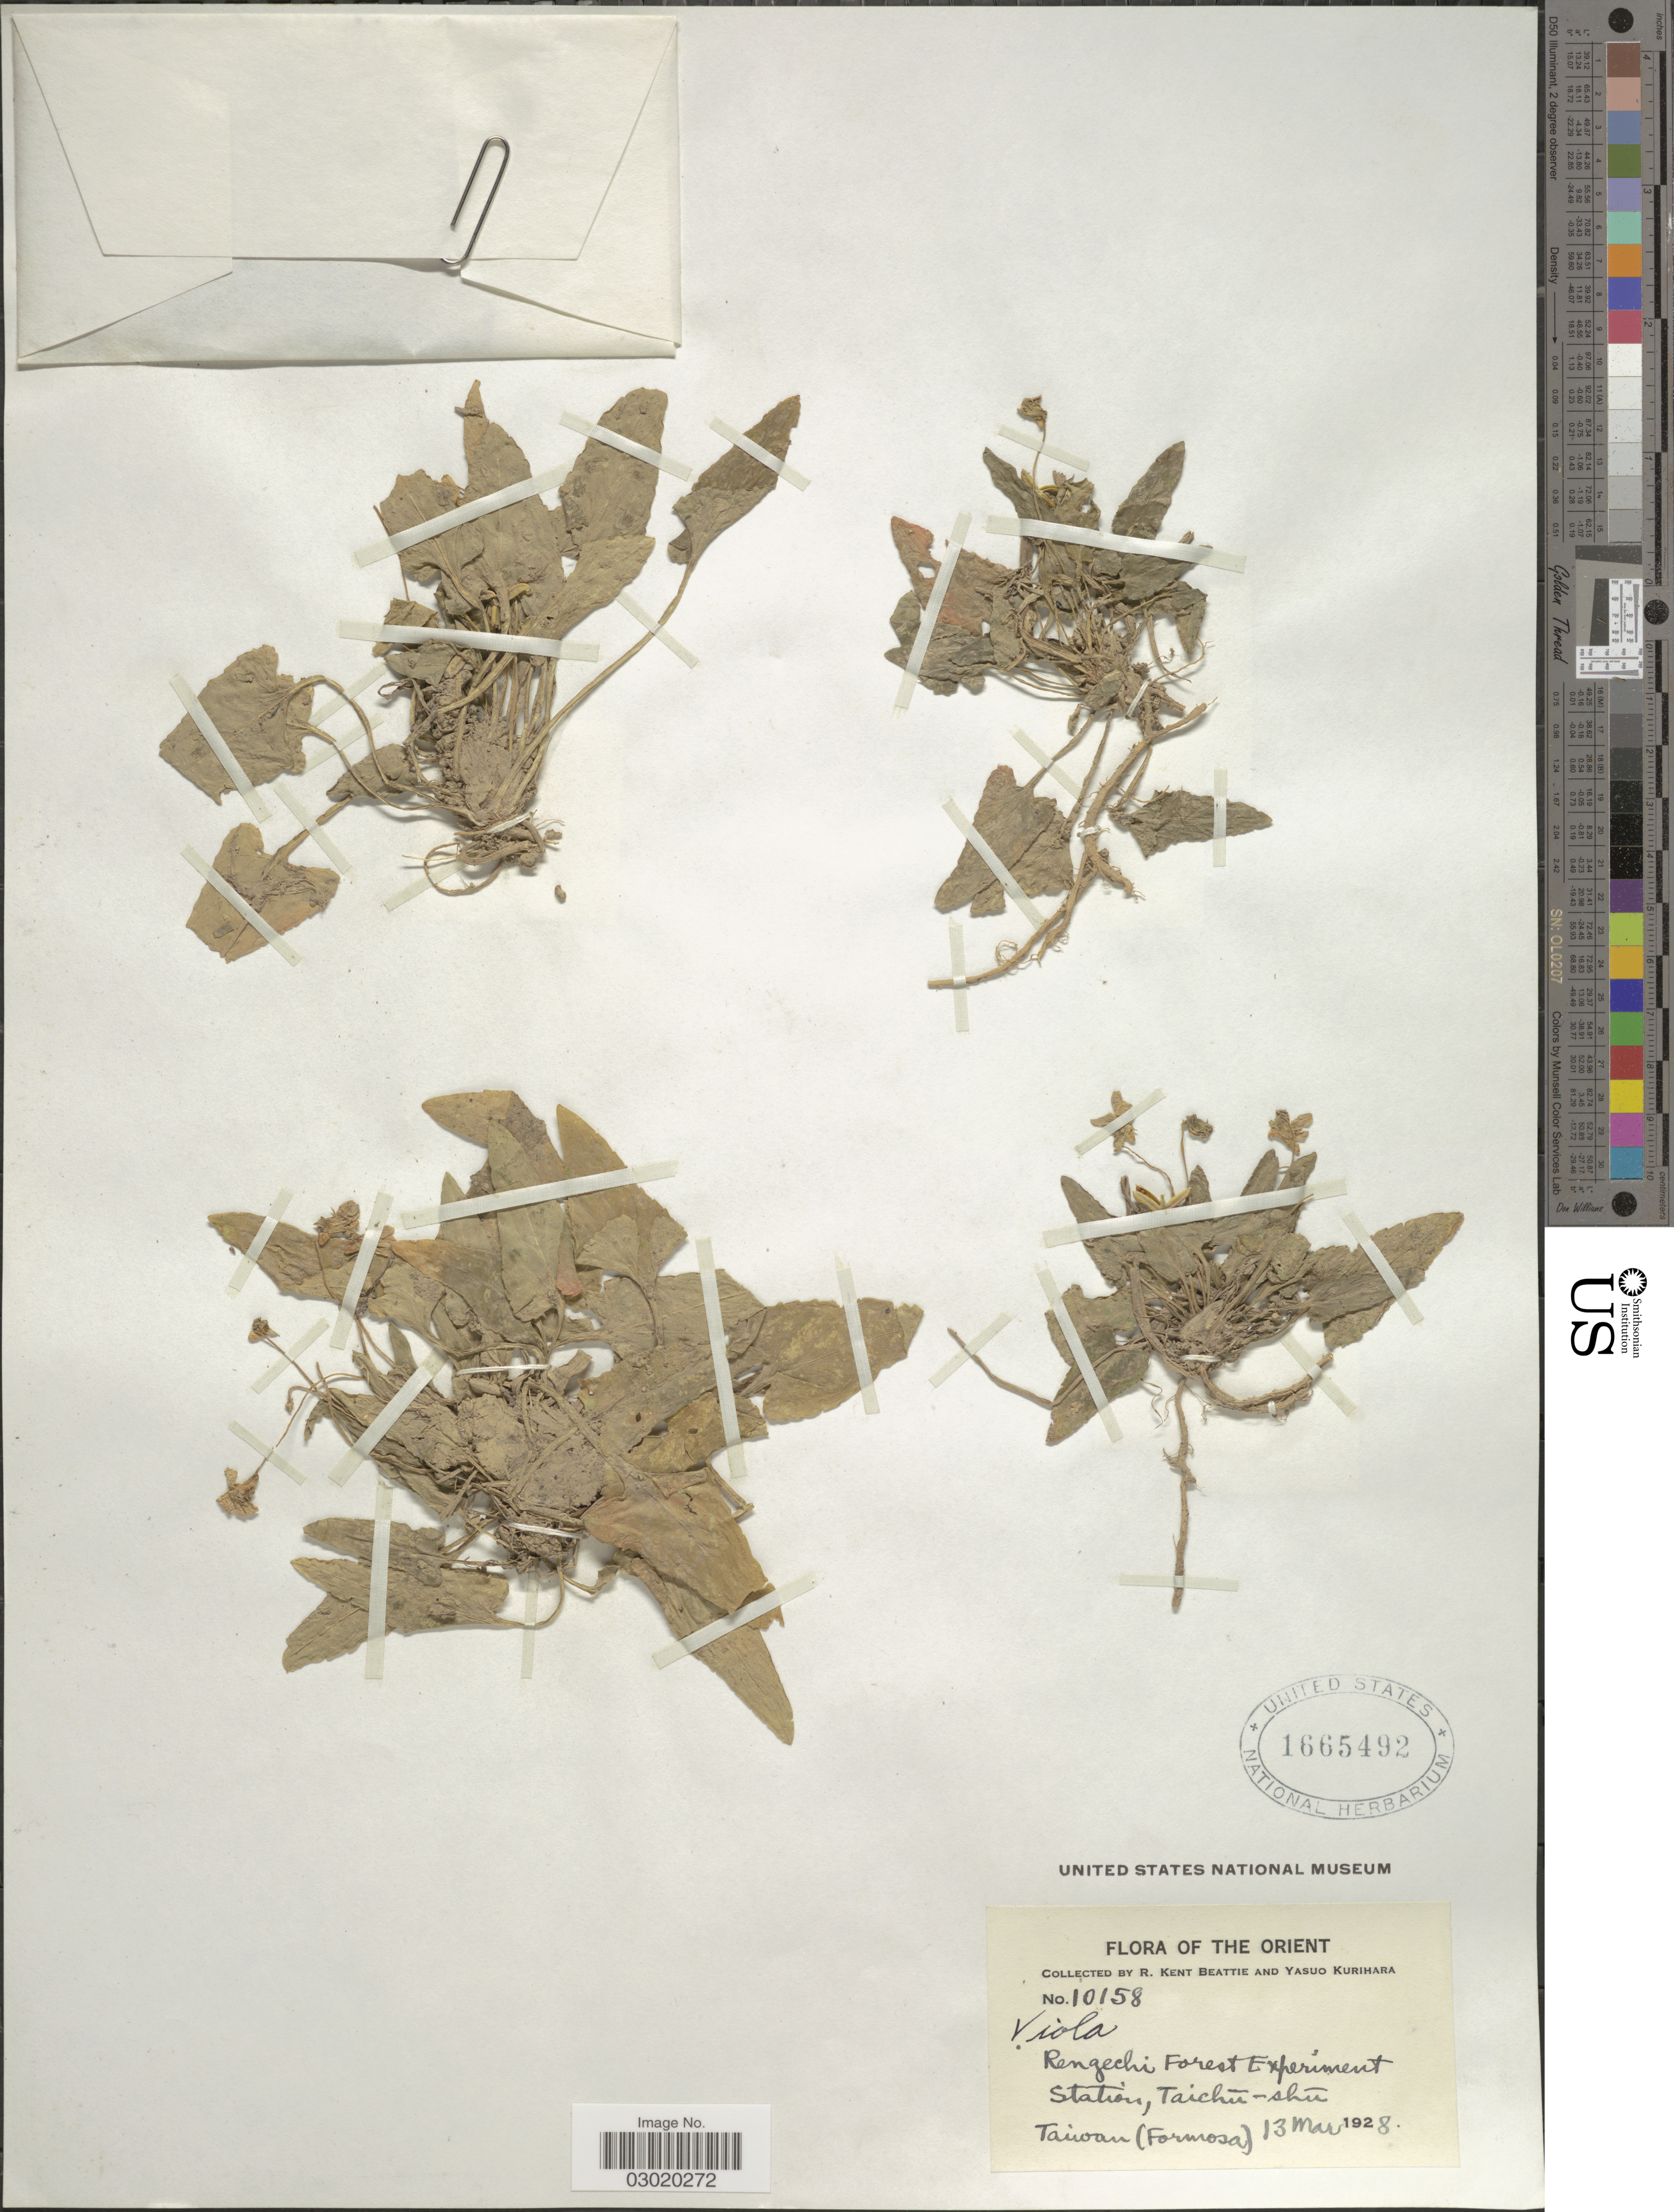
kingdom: Plantae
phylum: Tracheophyta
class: Magnoliopsida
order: Malpighiales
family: Violaceae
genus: Viola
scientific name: Viola sp.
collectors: R. K. Beattie & Y. Kurihara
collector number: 10158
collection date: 1928-03-13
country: Taiwan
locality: The Orient, Rengechi Forest Experiment Station, Taichu-shu, Formosa.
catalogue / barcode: US 1665492